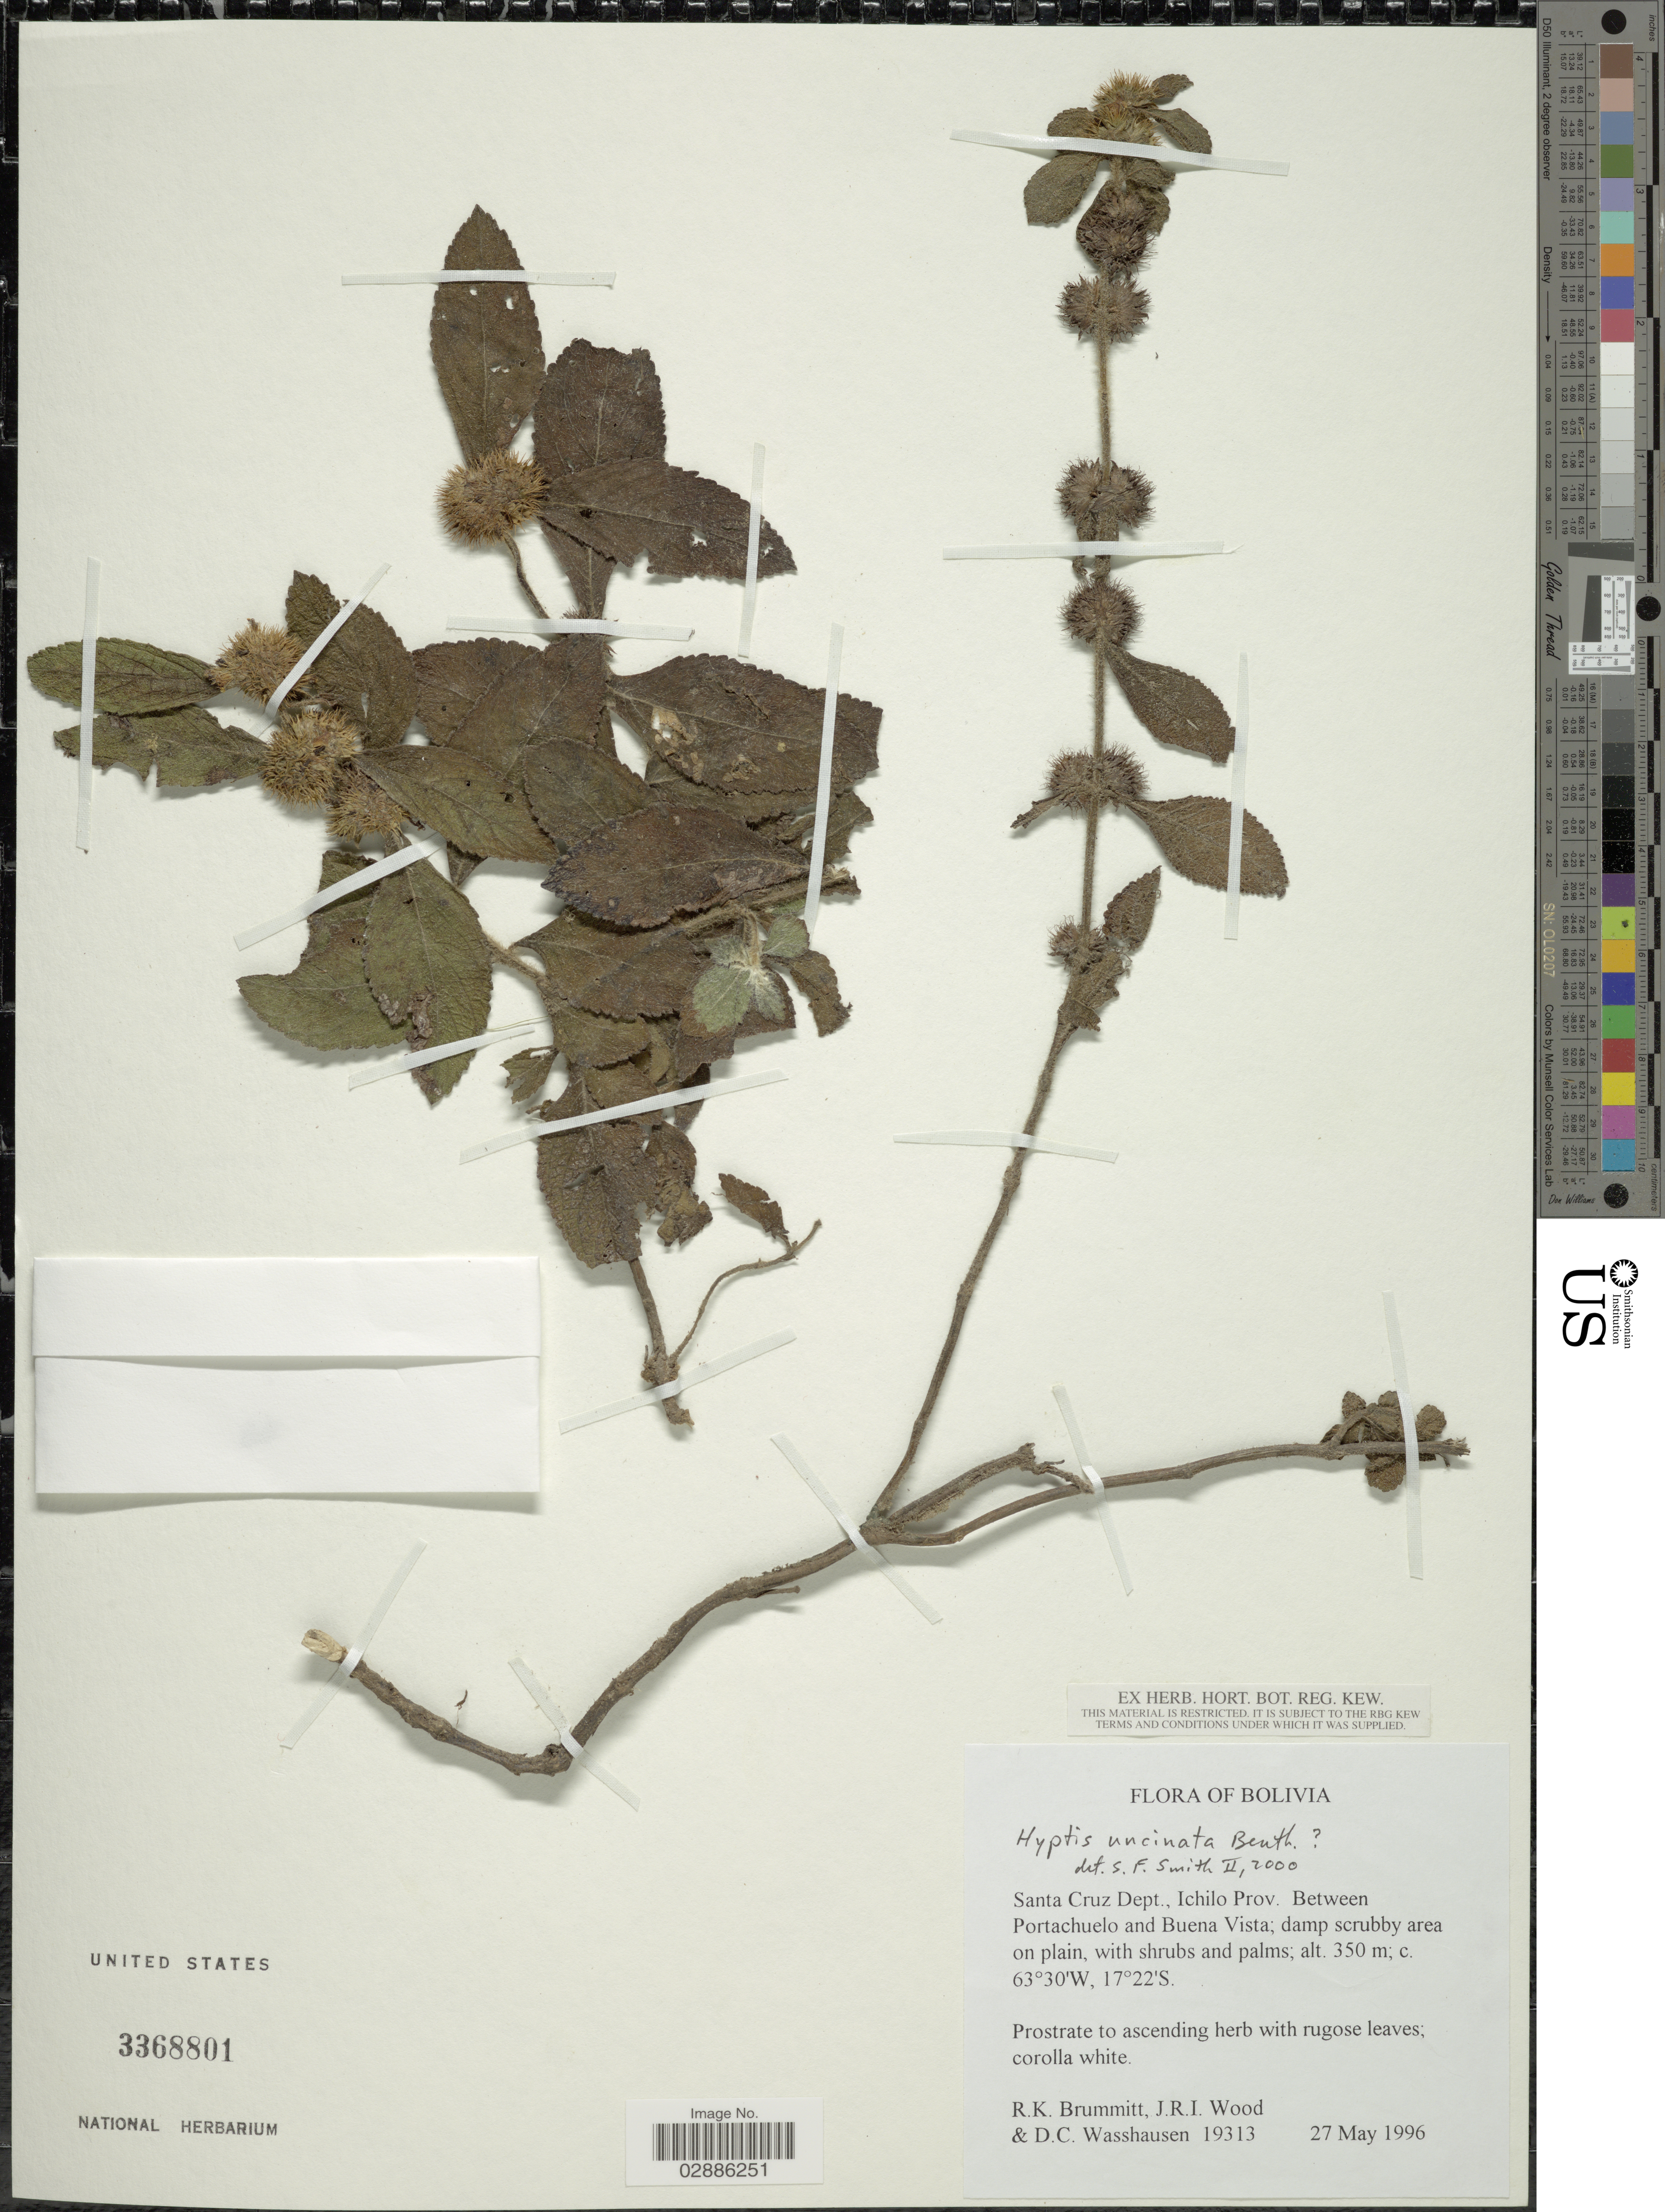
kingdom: Plantae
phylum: Tracheophyta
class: Magnoliopsida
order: Lamiales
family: Lamiaceae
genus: Hyptis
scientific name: Hyptis uncinata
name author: Benth.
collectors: R. Brummitt, J. R. I. Wood & D. C. Wasshausen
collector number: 19313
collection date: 1996-05-27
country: Bolivia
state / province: Santa Cruz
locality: Santa Cruz Dept., Ichilo Prov., Between Portachuelo and Buena Vista.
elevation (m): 350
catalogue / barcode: US 3368801